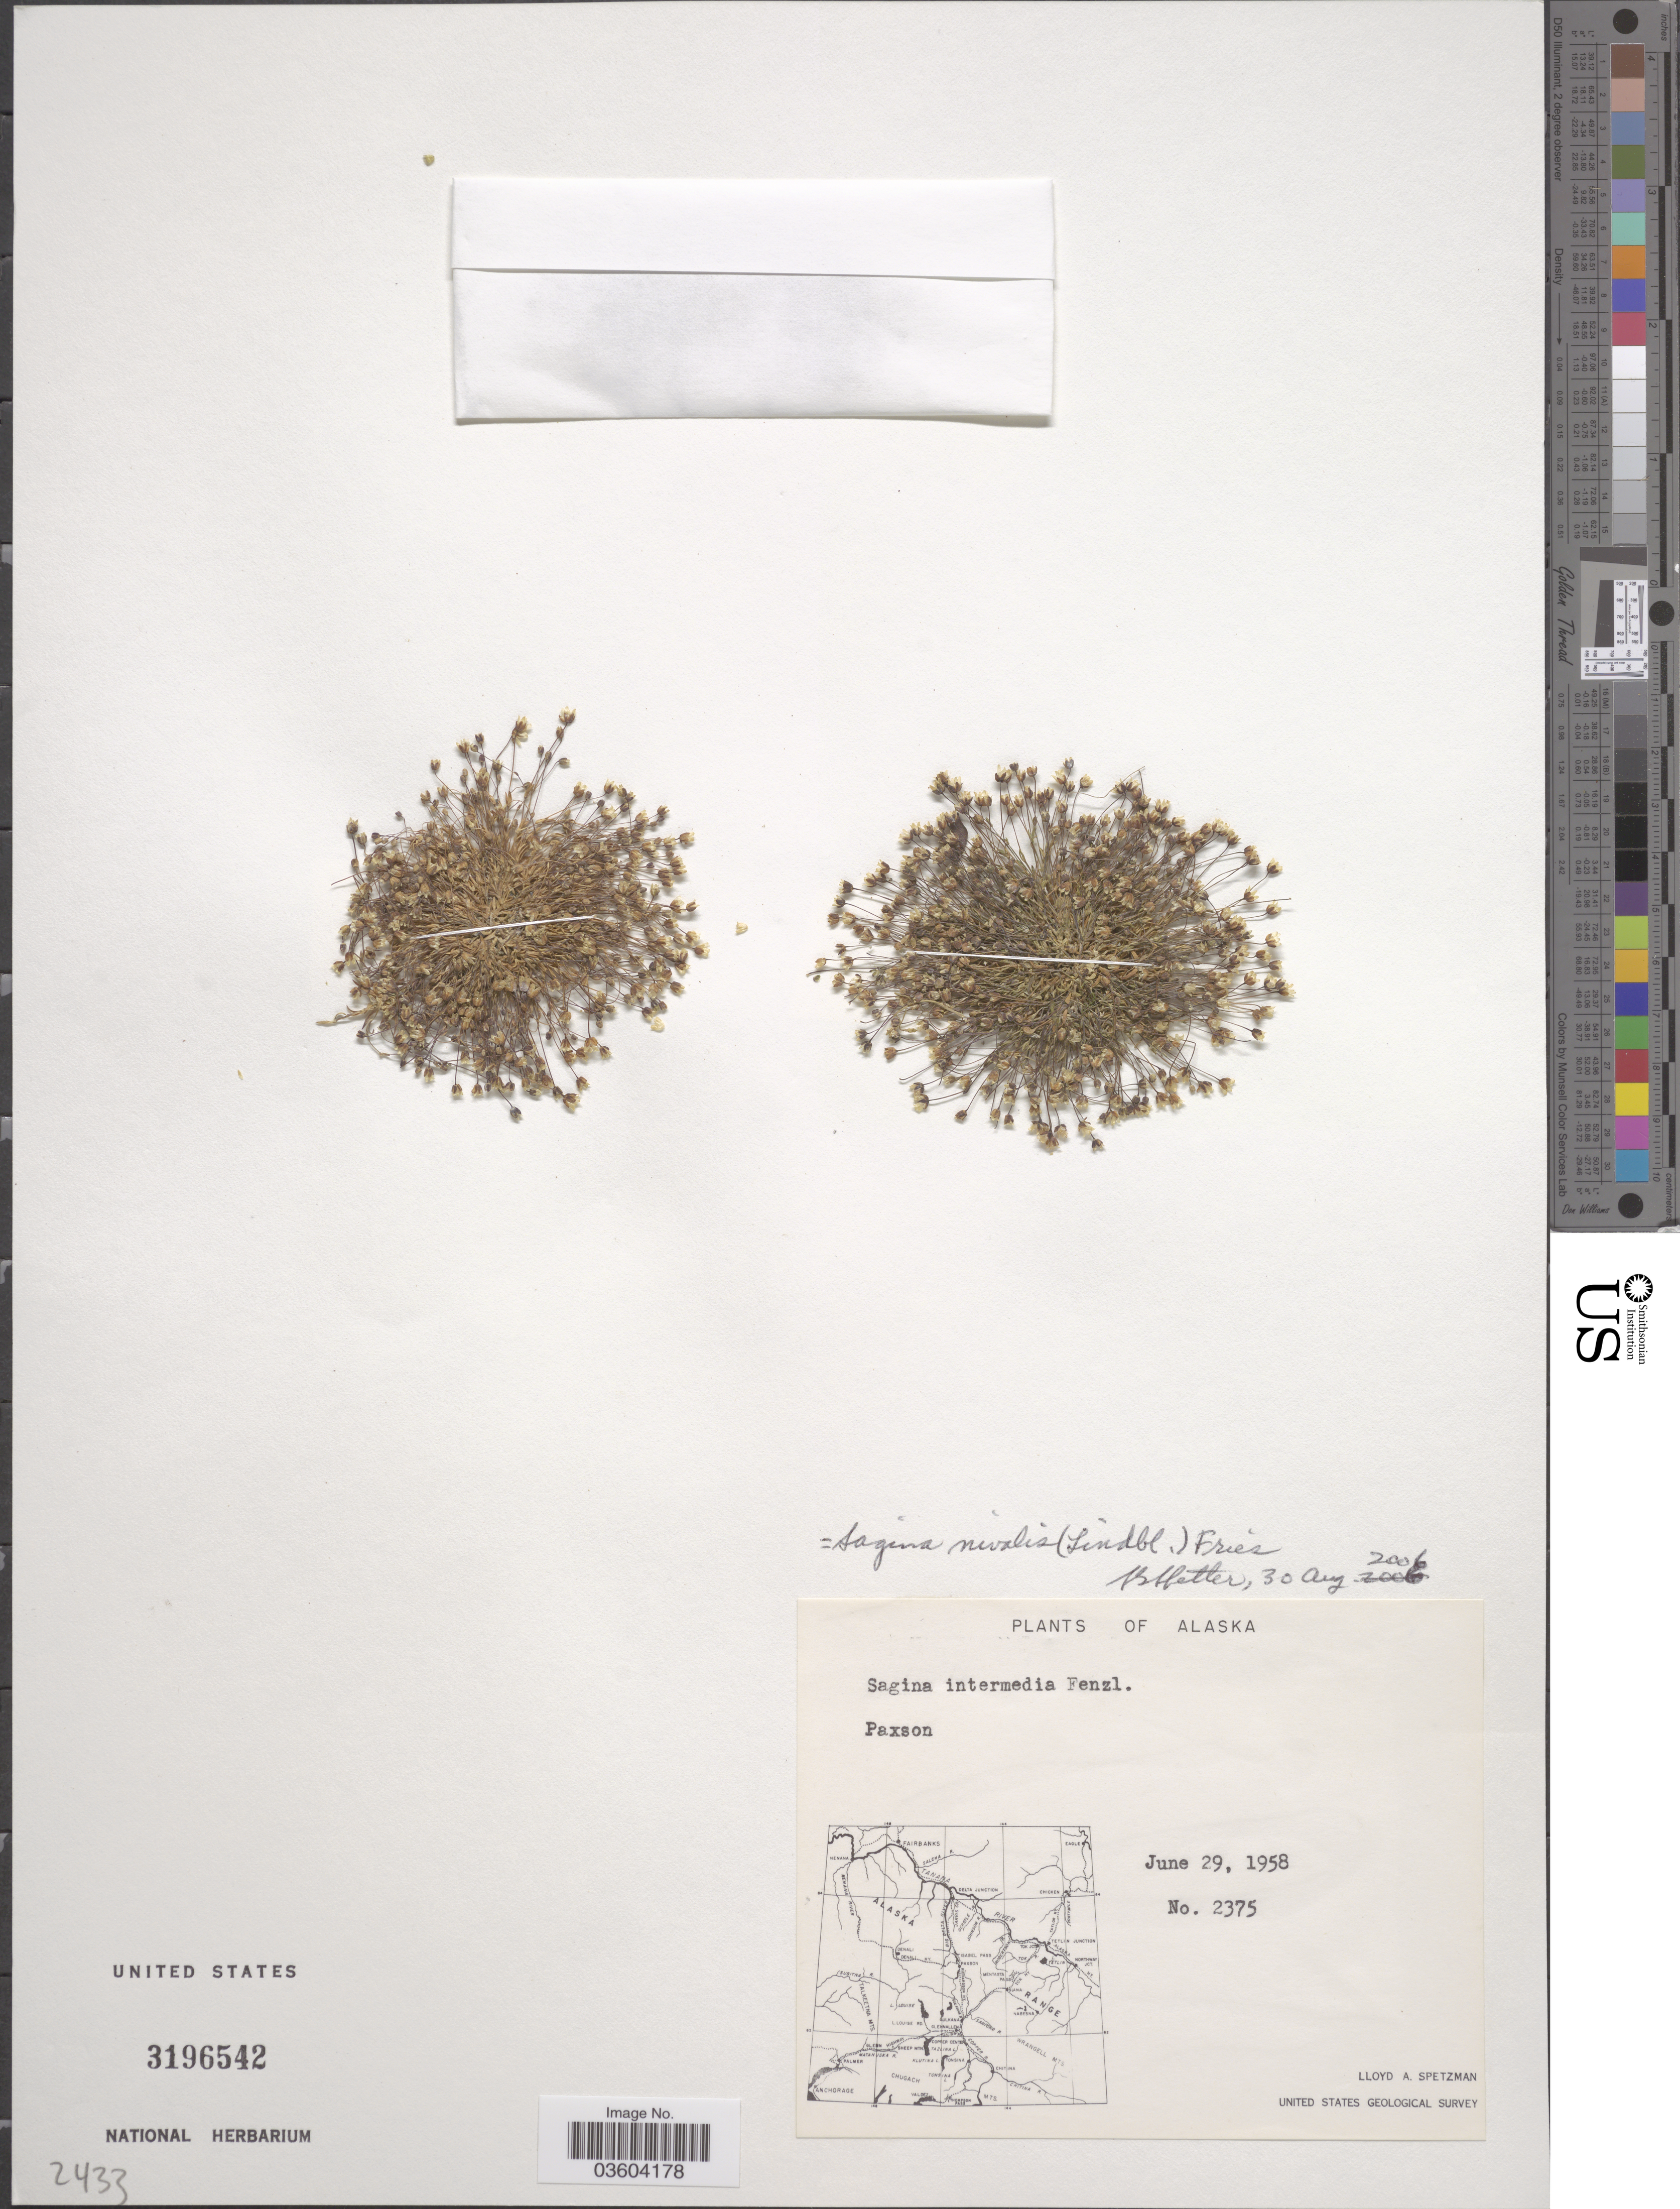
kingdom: Plantae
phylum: Tracheophyta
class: Magnoliopsida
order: Caryophyllales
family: Caryophyllaceae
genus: Sagina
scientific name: Sagina nivalis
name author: (Lindblom) Fr.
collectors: L. Spetzman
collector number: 2375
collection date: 1958-06-29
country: United States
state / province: Alaska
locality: Paxson.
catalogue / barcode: US 3196542